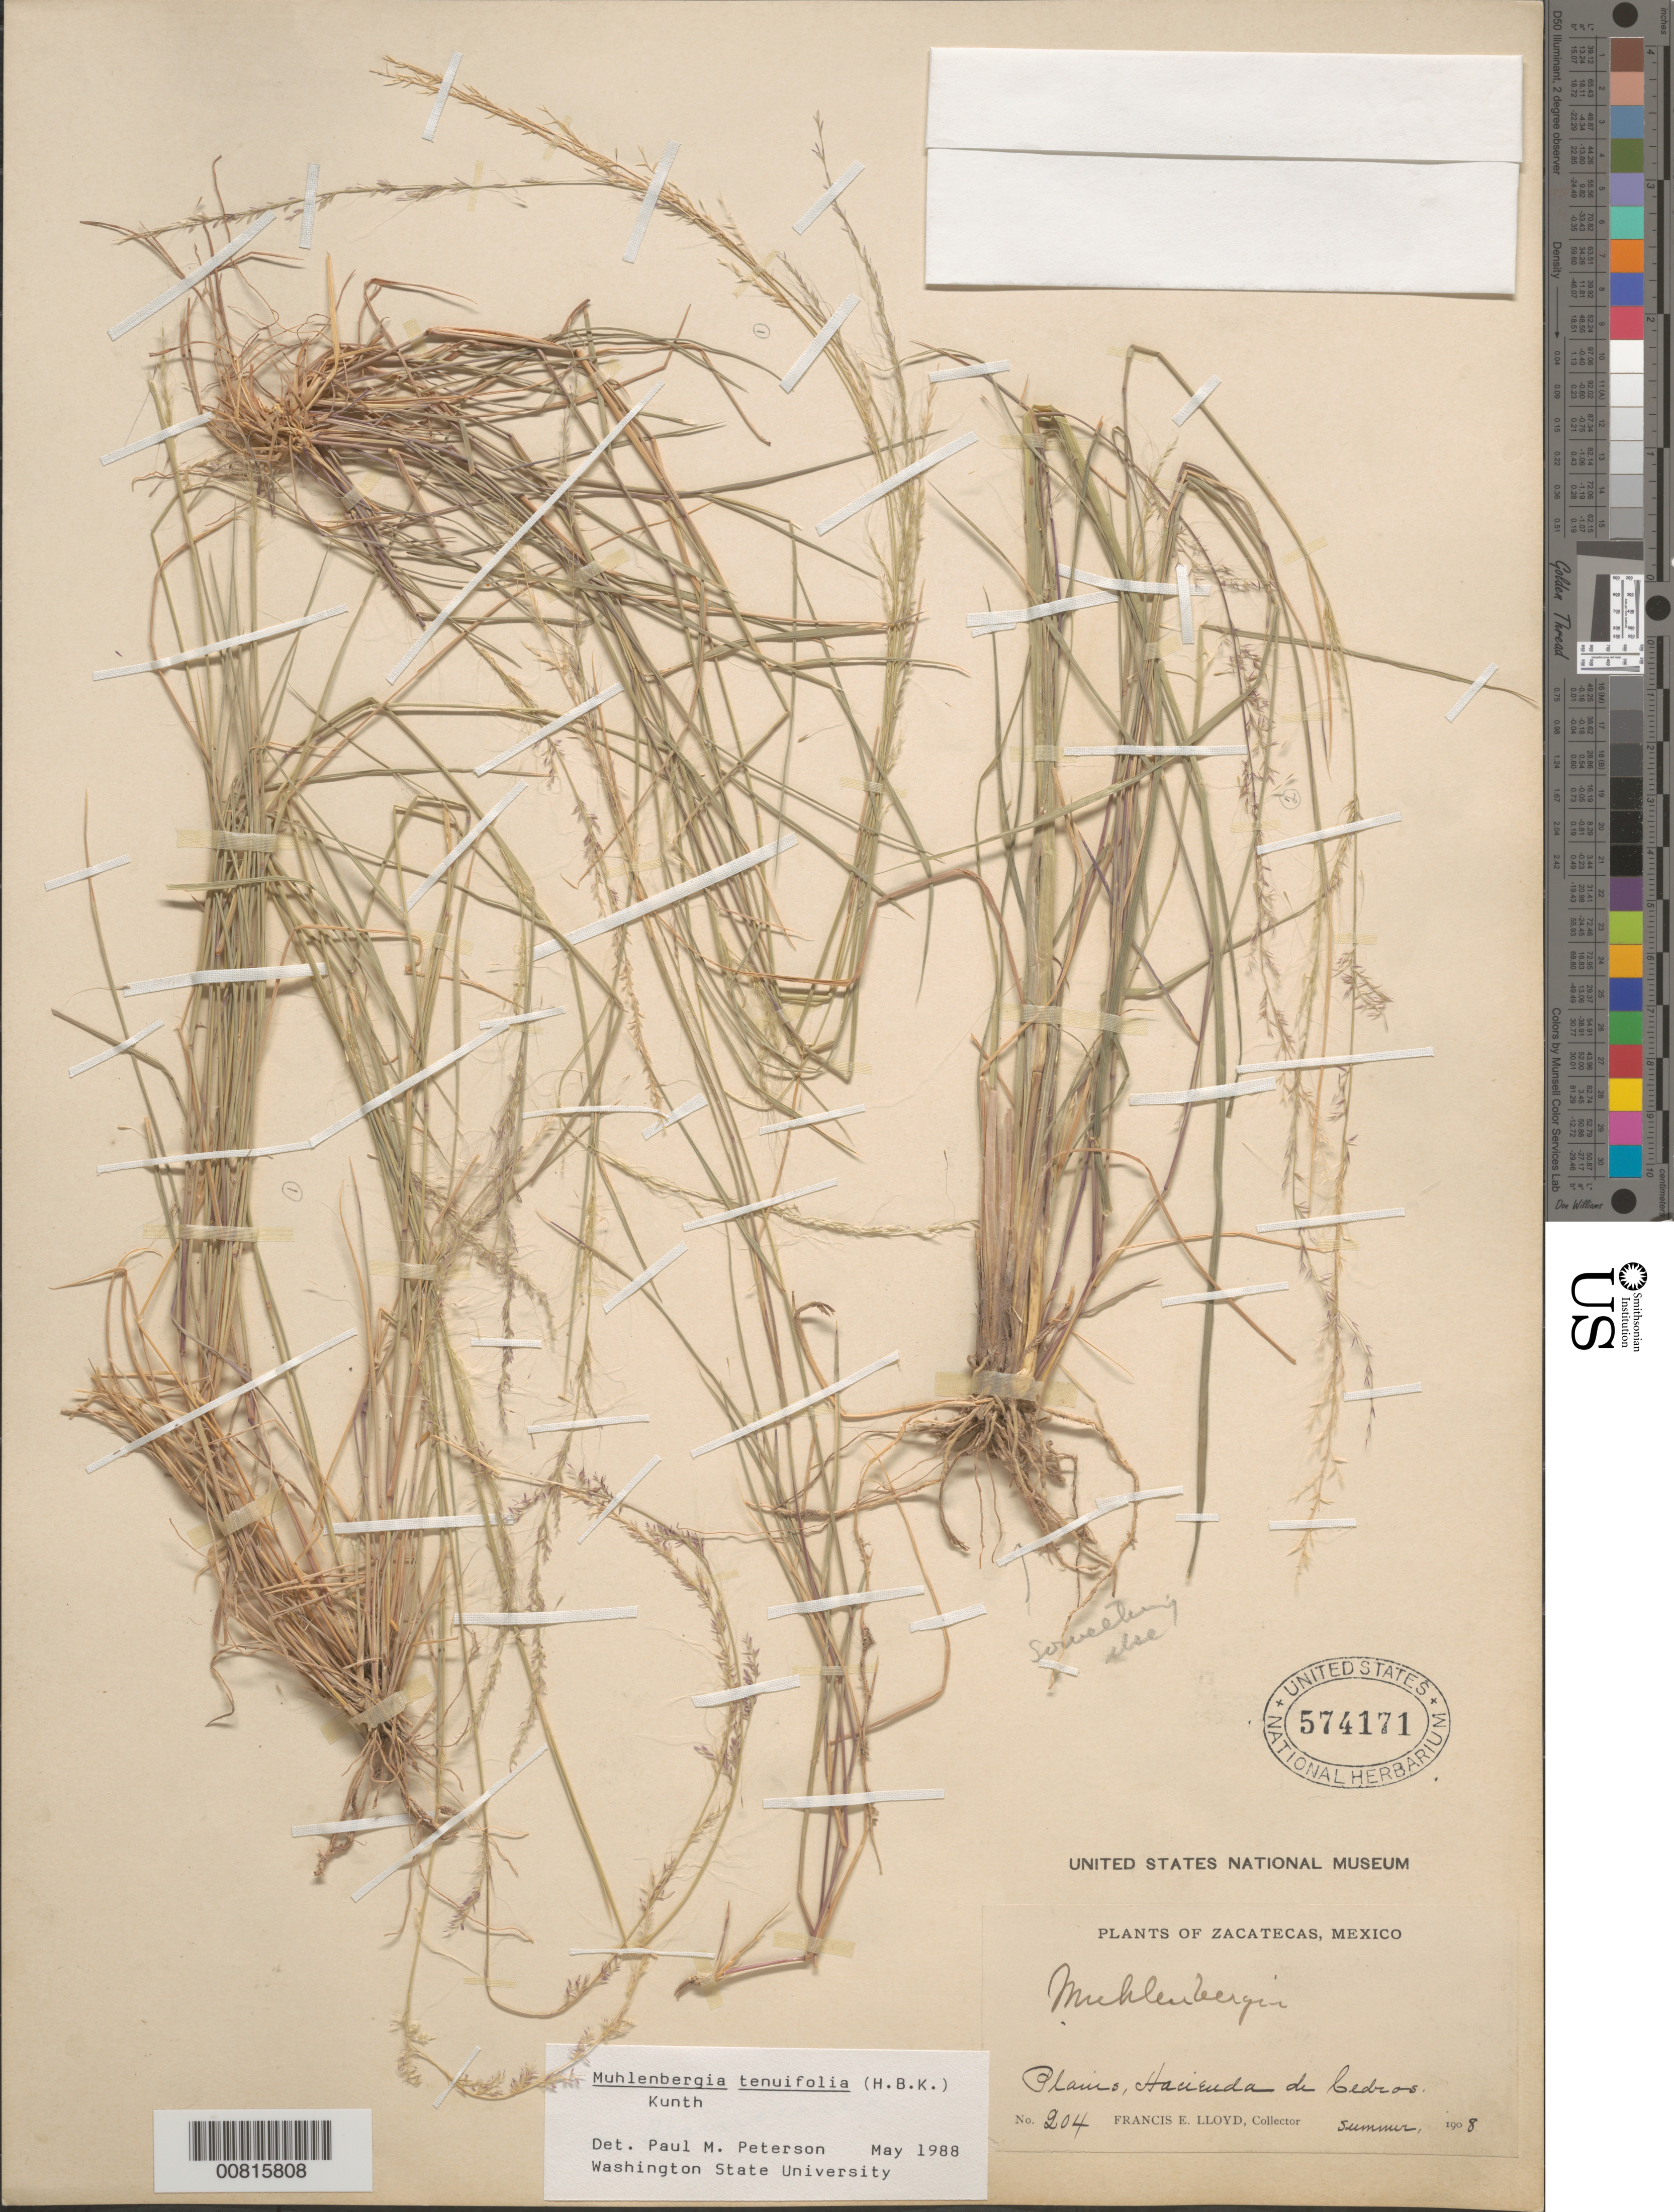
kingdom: Plantae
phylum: Tracheophyta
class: Liliopsida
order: Poales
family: Poaceae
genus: Muhlenbergia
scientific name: Muhlenbergia tenuifolia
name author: (Kunth) Kunth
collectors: F. E. Lloyd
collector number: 204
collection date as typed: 1908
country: Mexico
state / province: Zacatecas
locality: Hacienda de Cedros, Zac.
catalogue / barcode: US 574171